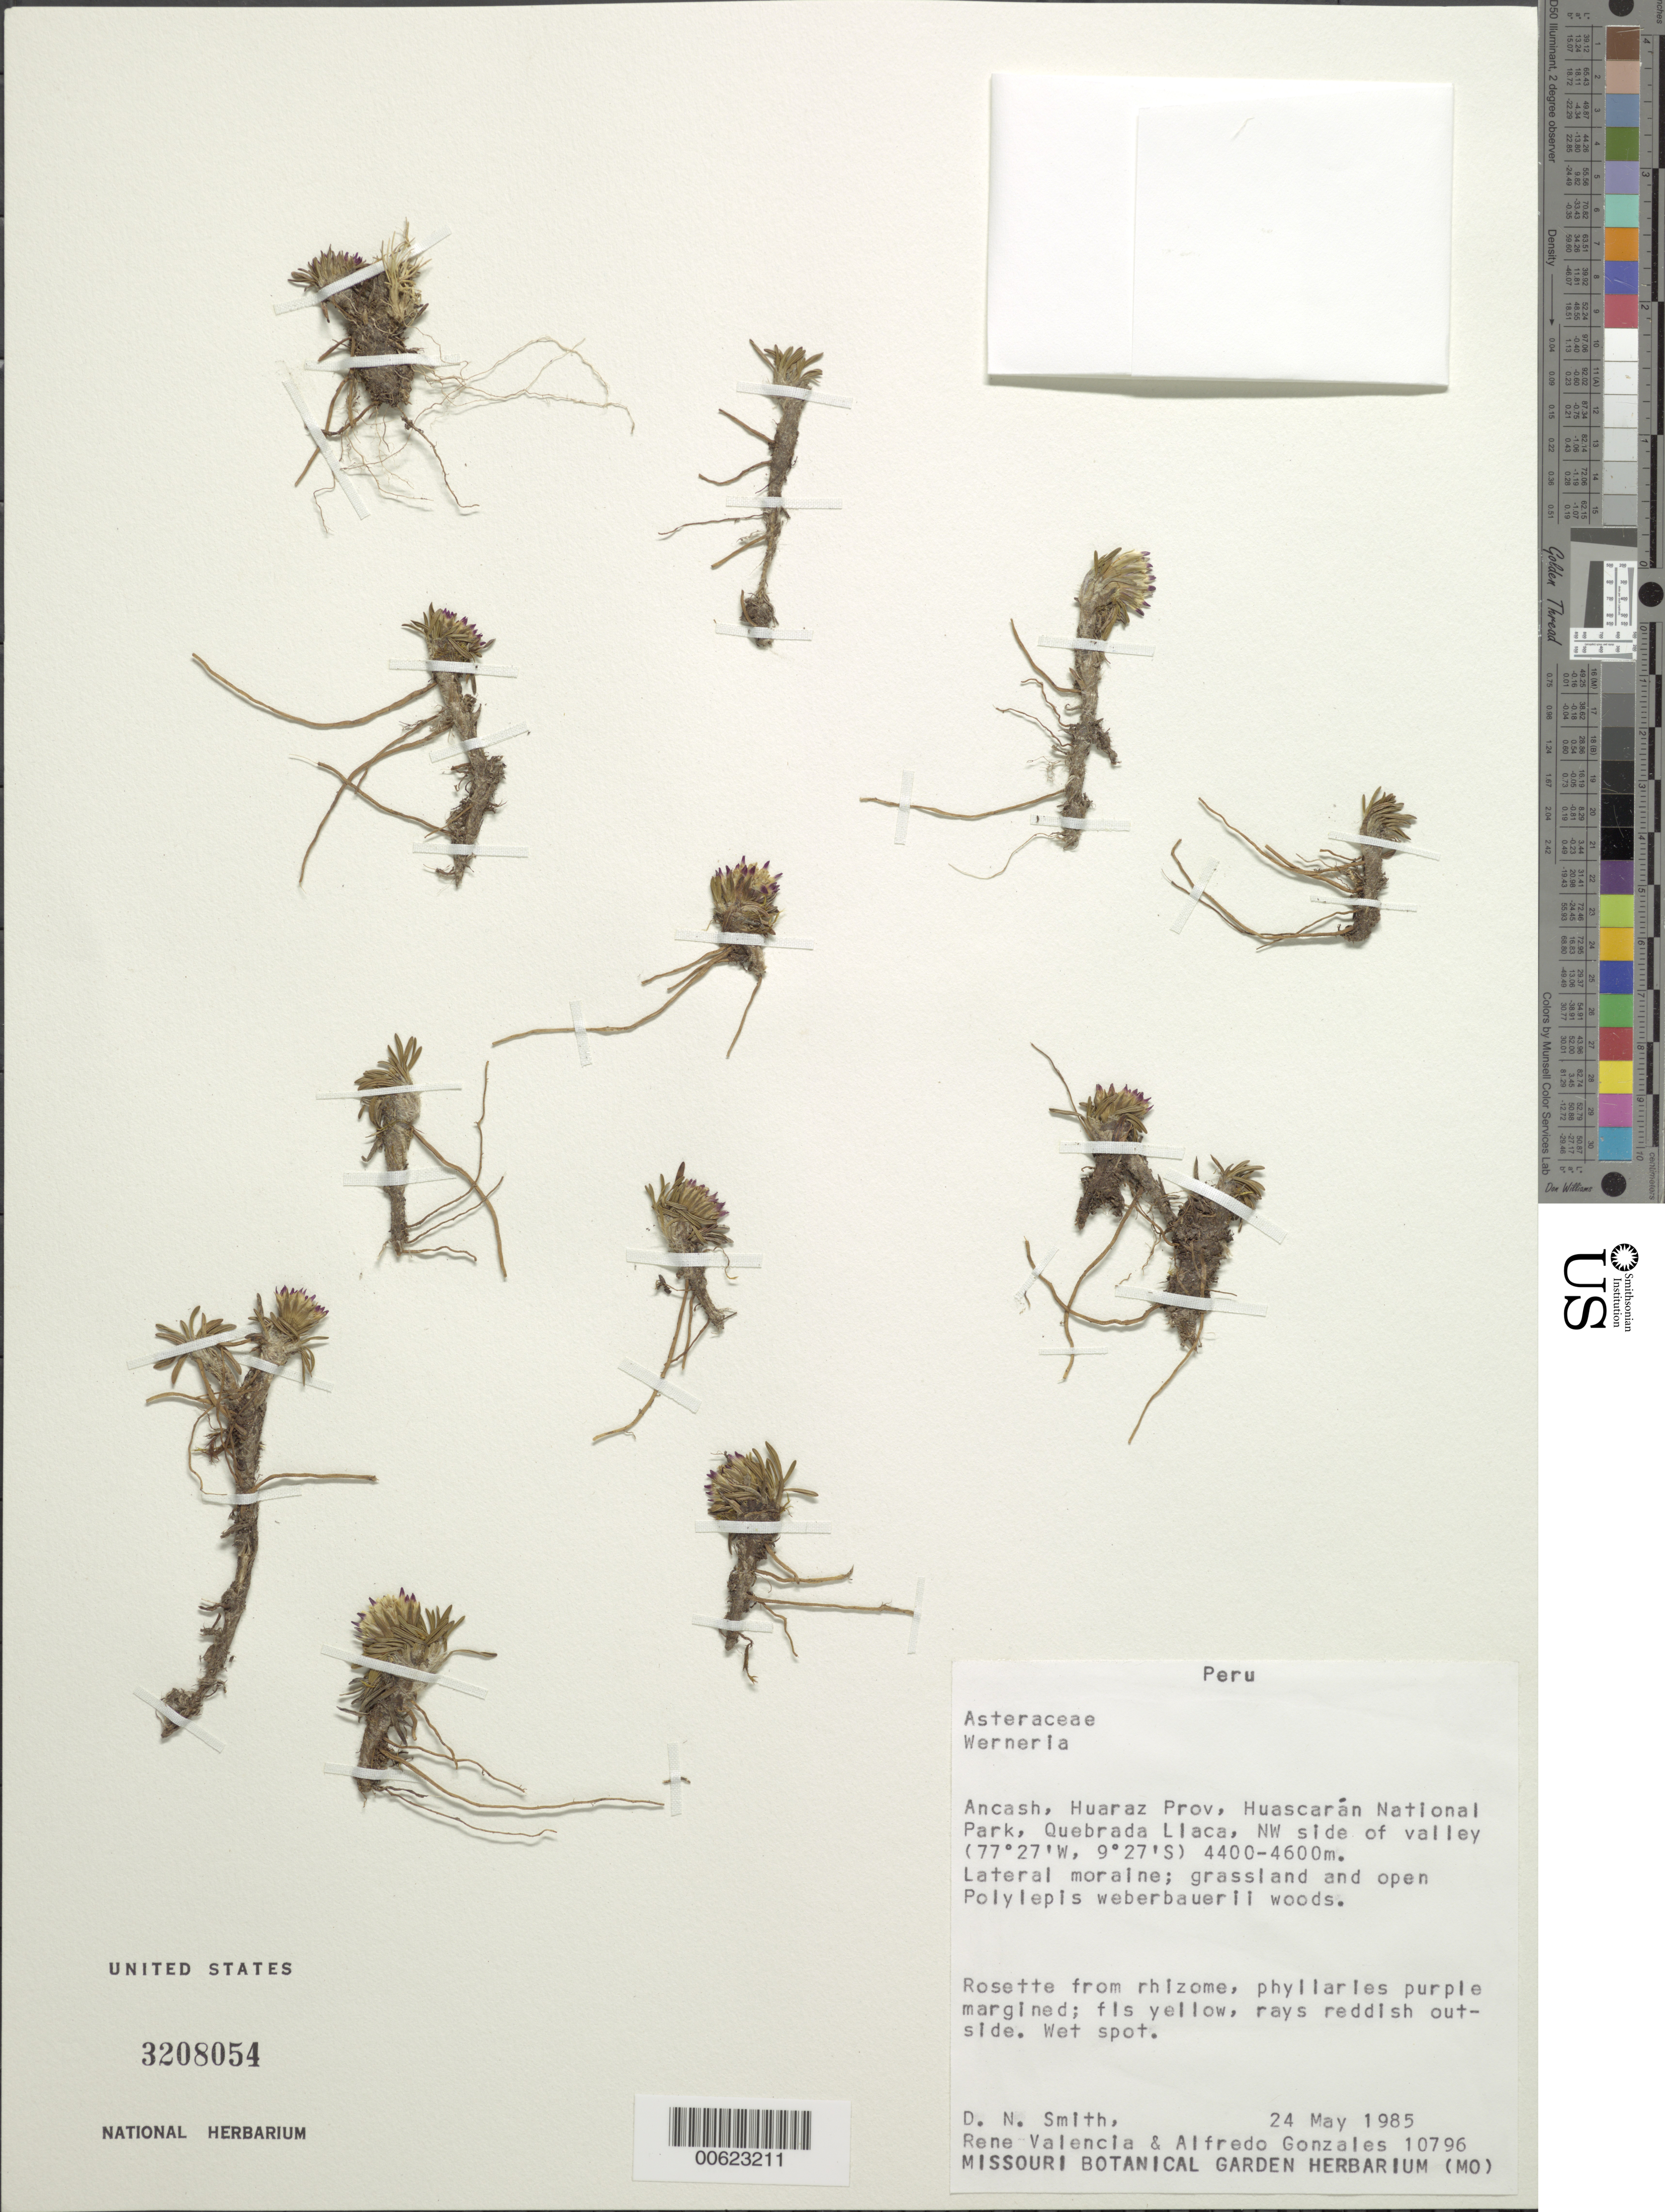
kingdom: Plantae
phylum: Tracheophyta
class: Magnoliopsida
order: Asterales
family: Asteraceae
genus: Werneria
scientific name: Werneria cornea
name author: S.F. Blake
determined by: Calvo, Joel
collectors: D. Smith & et al.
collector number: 10796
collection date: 1985-05-24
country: Peru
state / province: Ancash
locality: Prov. Huaraz, Huascaran National Park, Quebrada Llaca, NW side of Valley.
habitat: Lateral moraine; grassland and open Polylepis weberbauerii woods.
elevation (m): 4400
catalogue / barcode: US 3208054